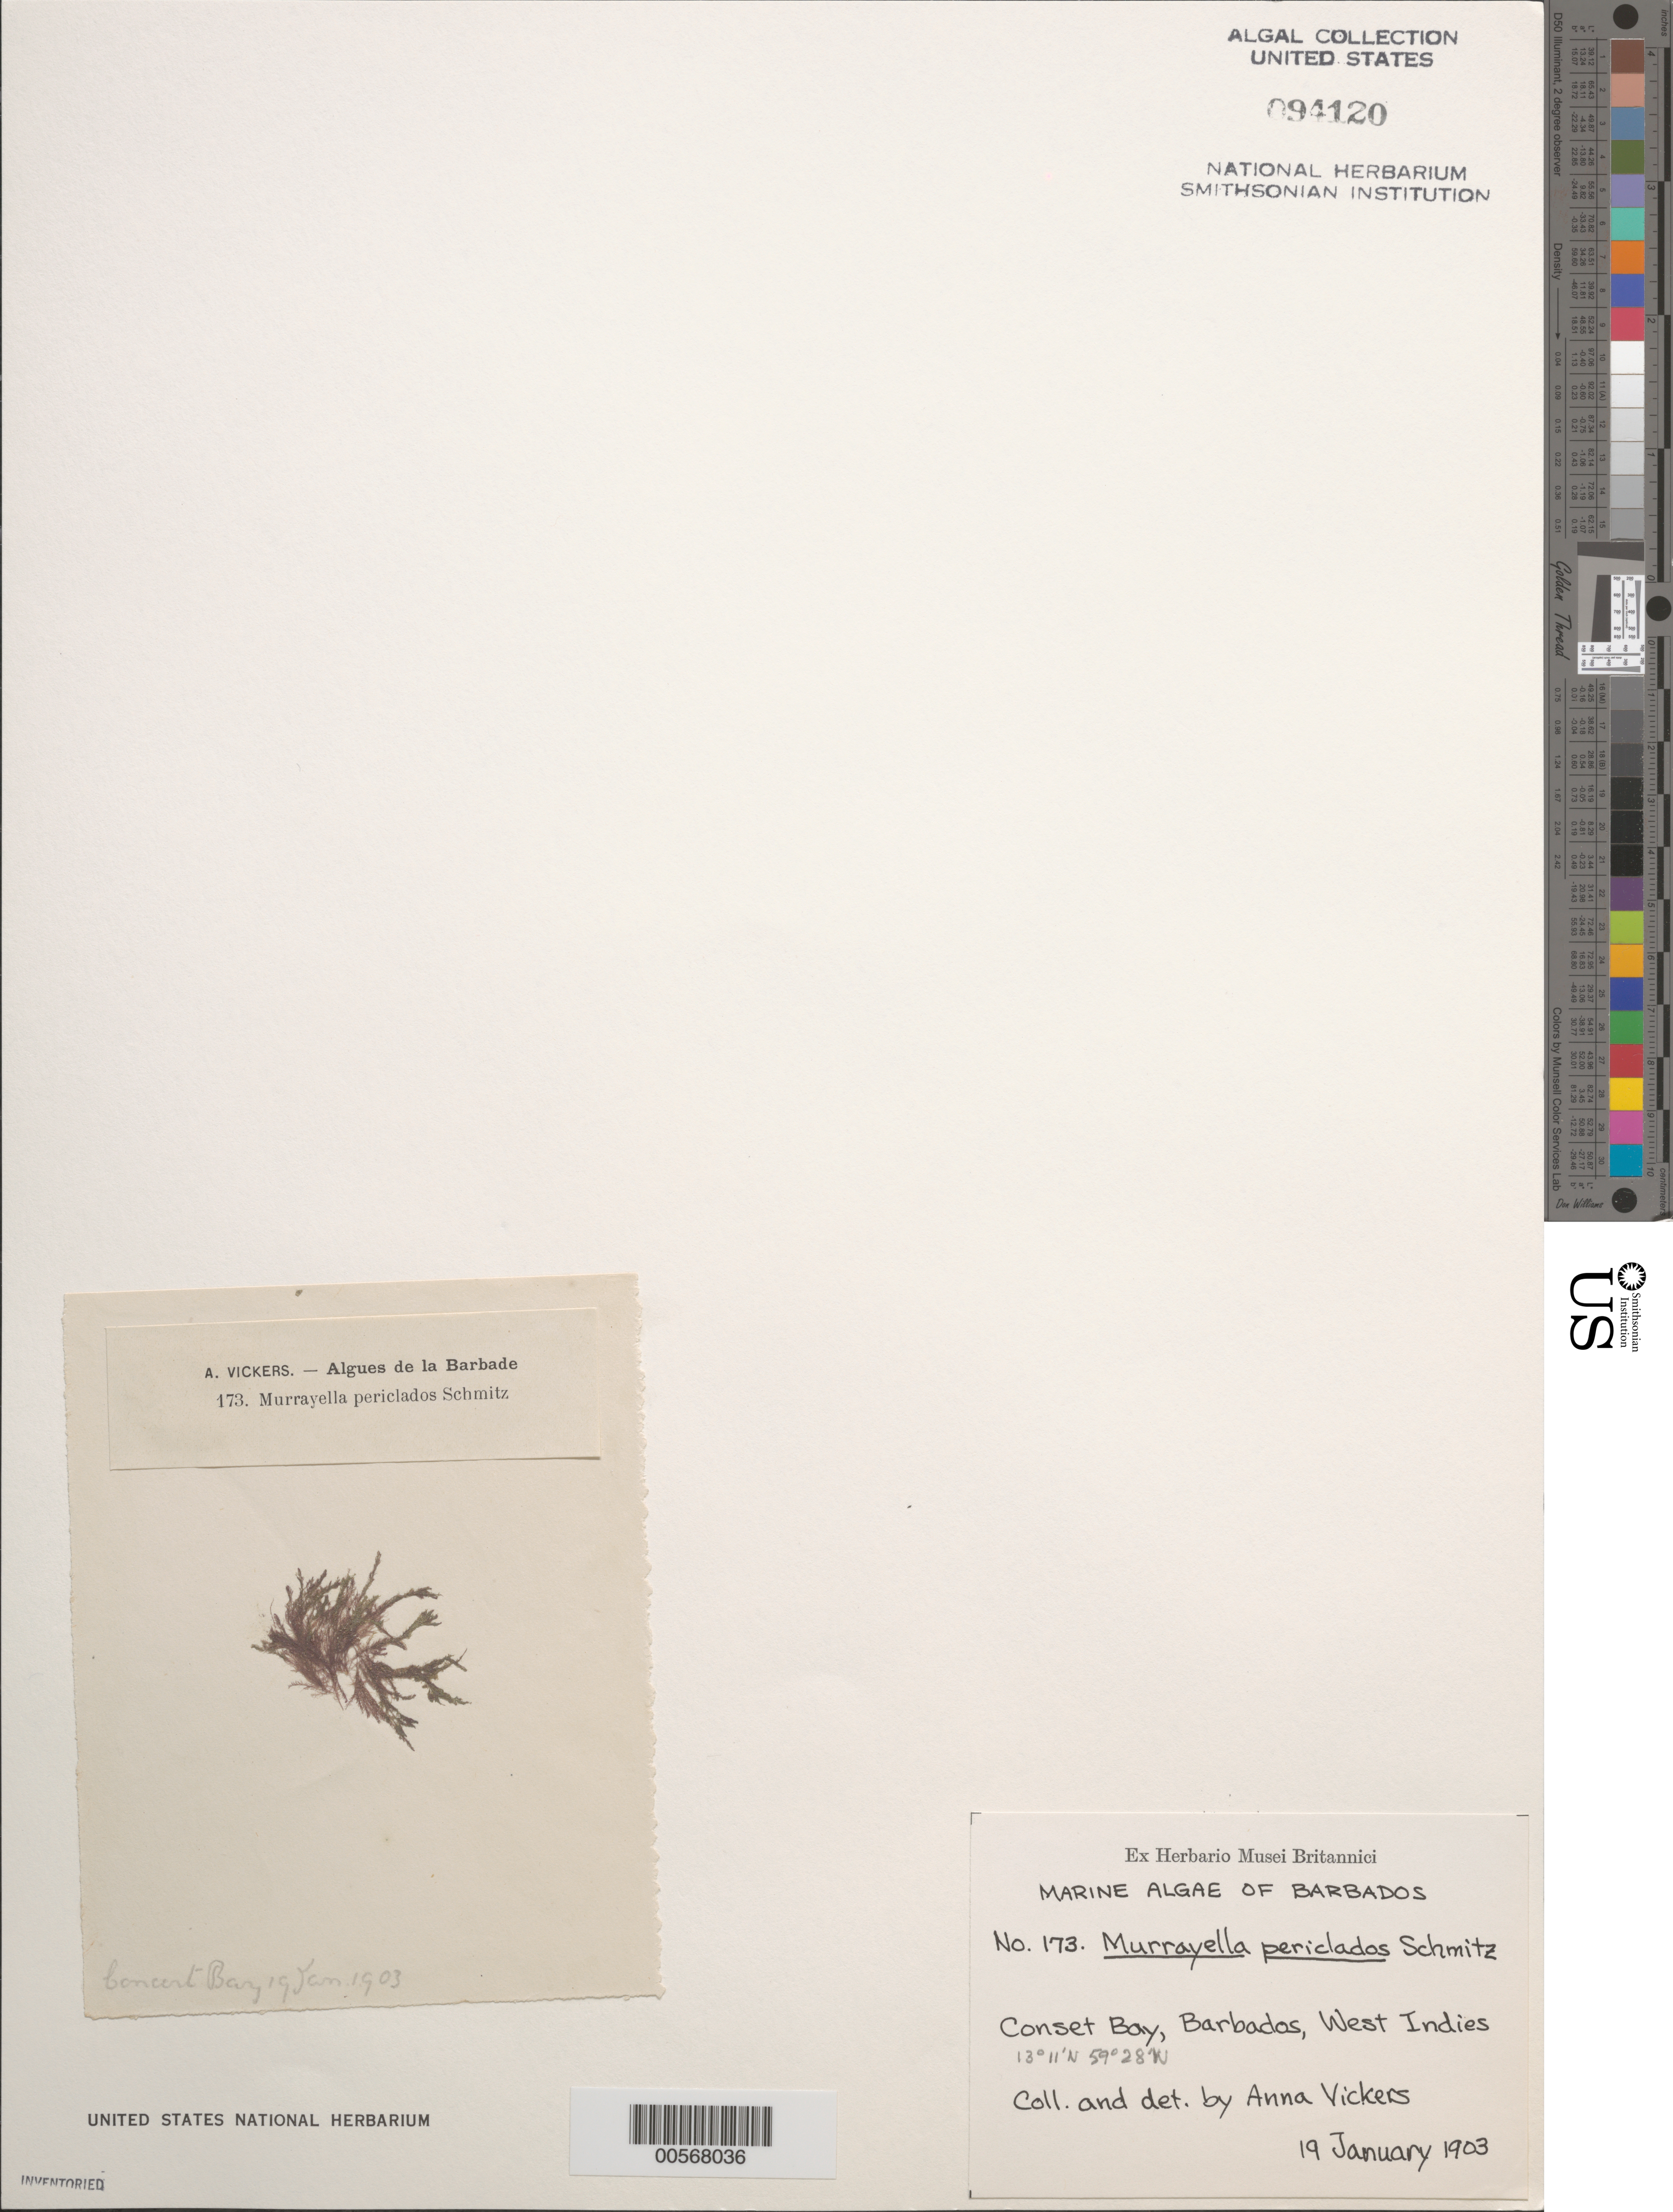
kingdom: Plantae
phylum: Rhodophyta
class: Florideophyceae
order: Ceramiales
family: Rhodomelaceae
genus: Murrayella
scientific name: Murrayella periclados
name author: (C. Agardh) F. Schmitz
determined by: Vickers, A.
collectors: A. Vickers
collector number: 173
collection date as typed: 19 Jan 1903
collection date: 1903-01-19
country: Barbados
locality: Conset Bay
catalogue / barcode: US 94120